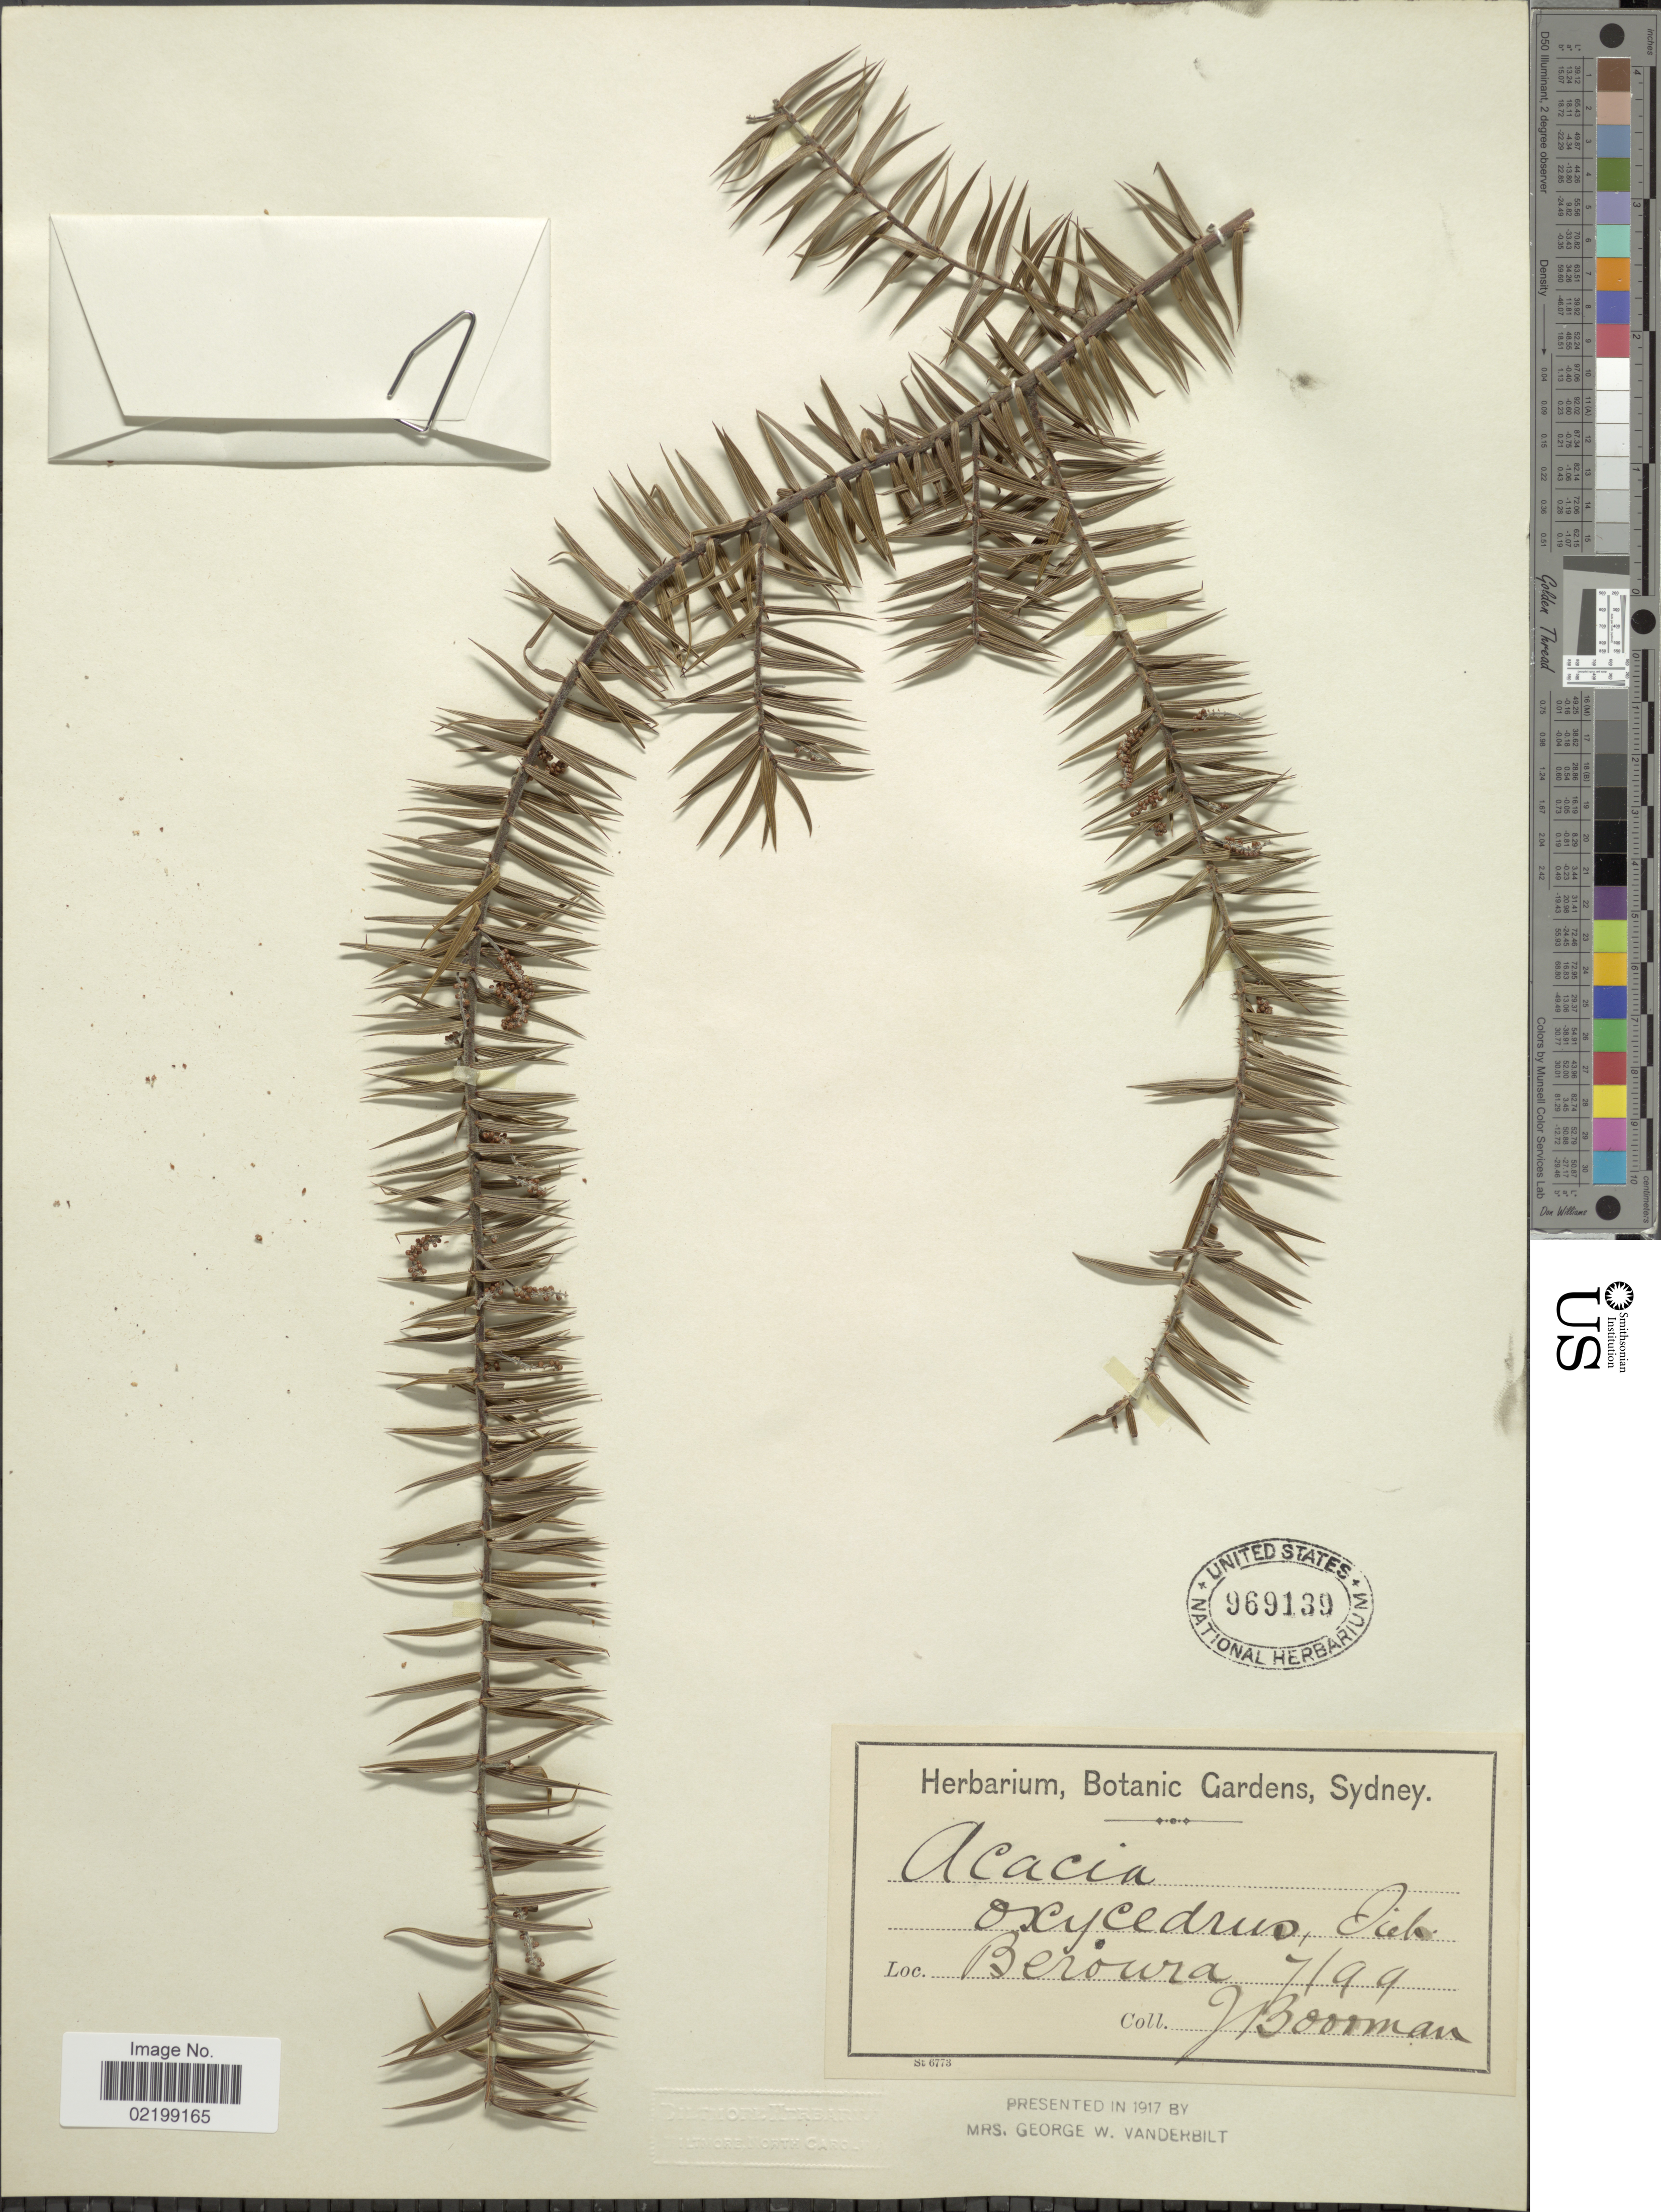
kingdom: Plantae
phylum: Tracheophyta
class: Magnoliopsida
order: Fabales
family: Fabaceae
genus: Acacia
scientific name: Acacia oxycedrus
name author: Sieber ex DC.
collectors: J. Boorman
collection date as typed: Transcribed d/m/y: /7/99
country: Australia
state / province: New South Wales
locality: Berowra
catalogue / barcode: US 969139